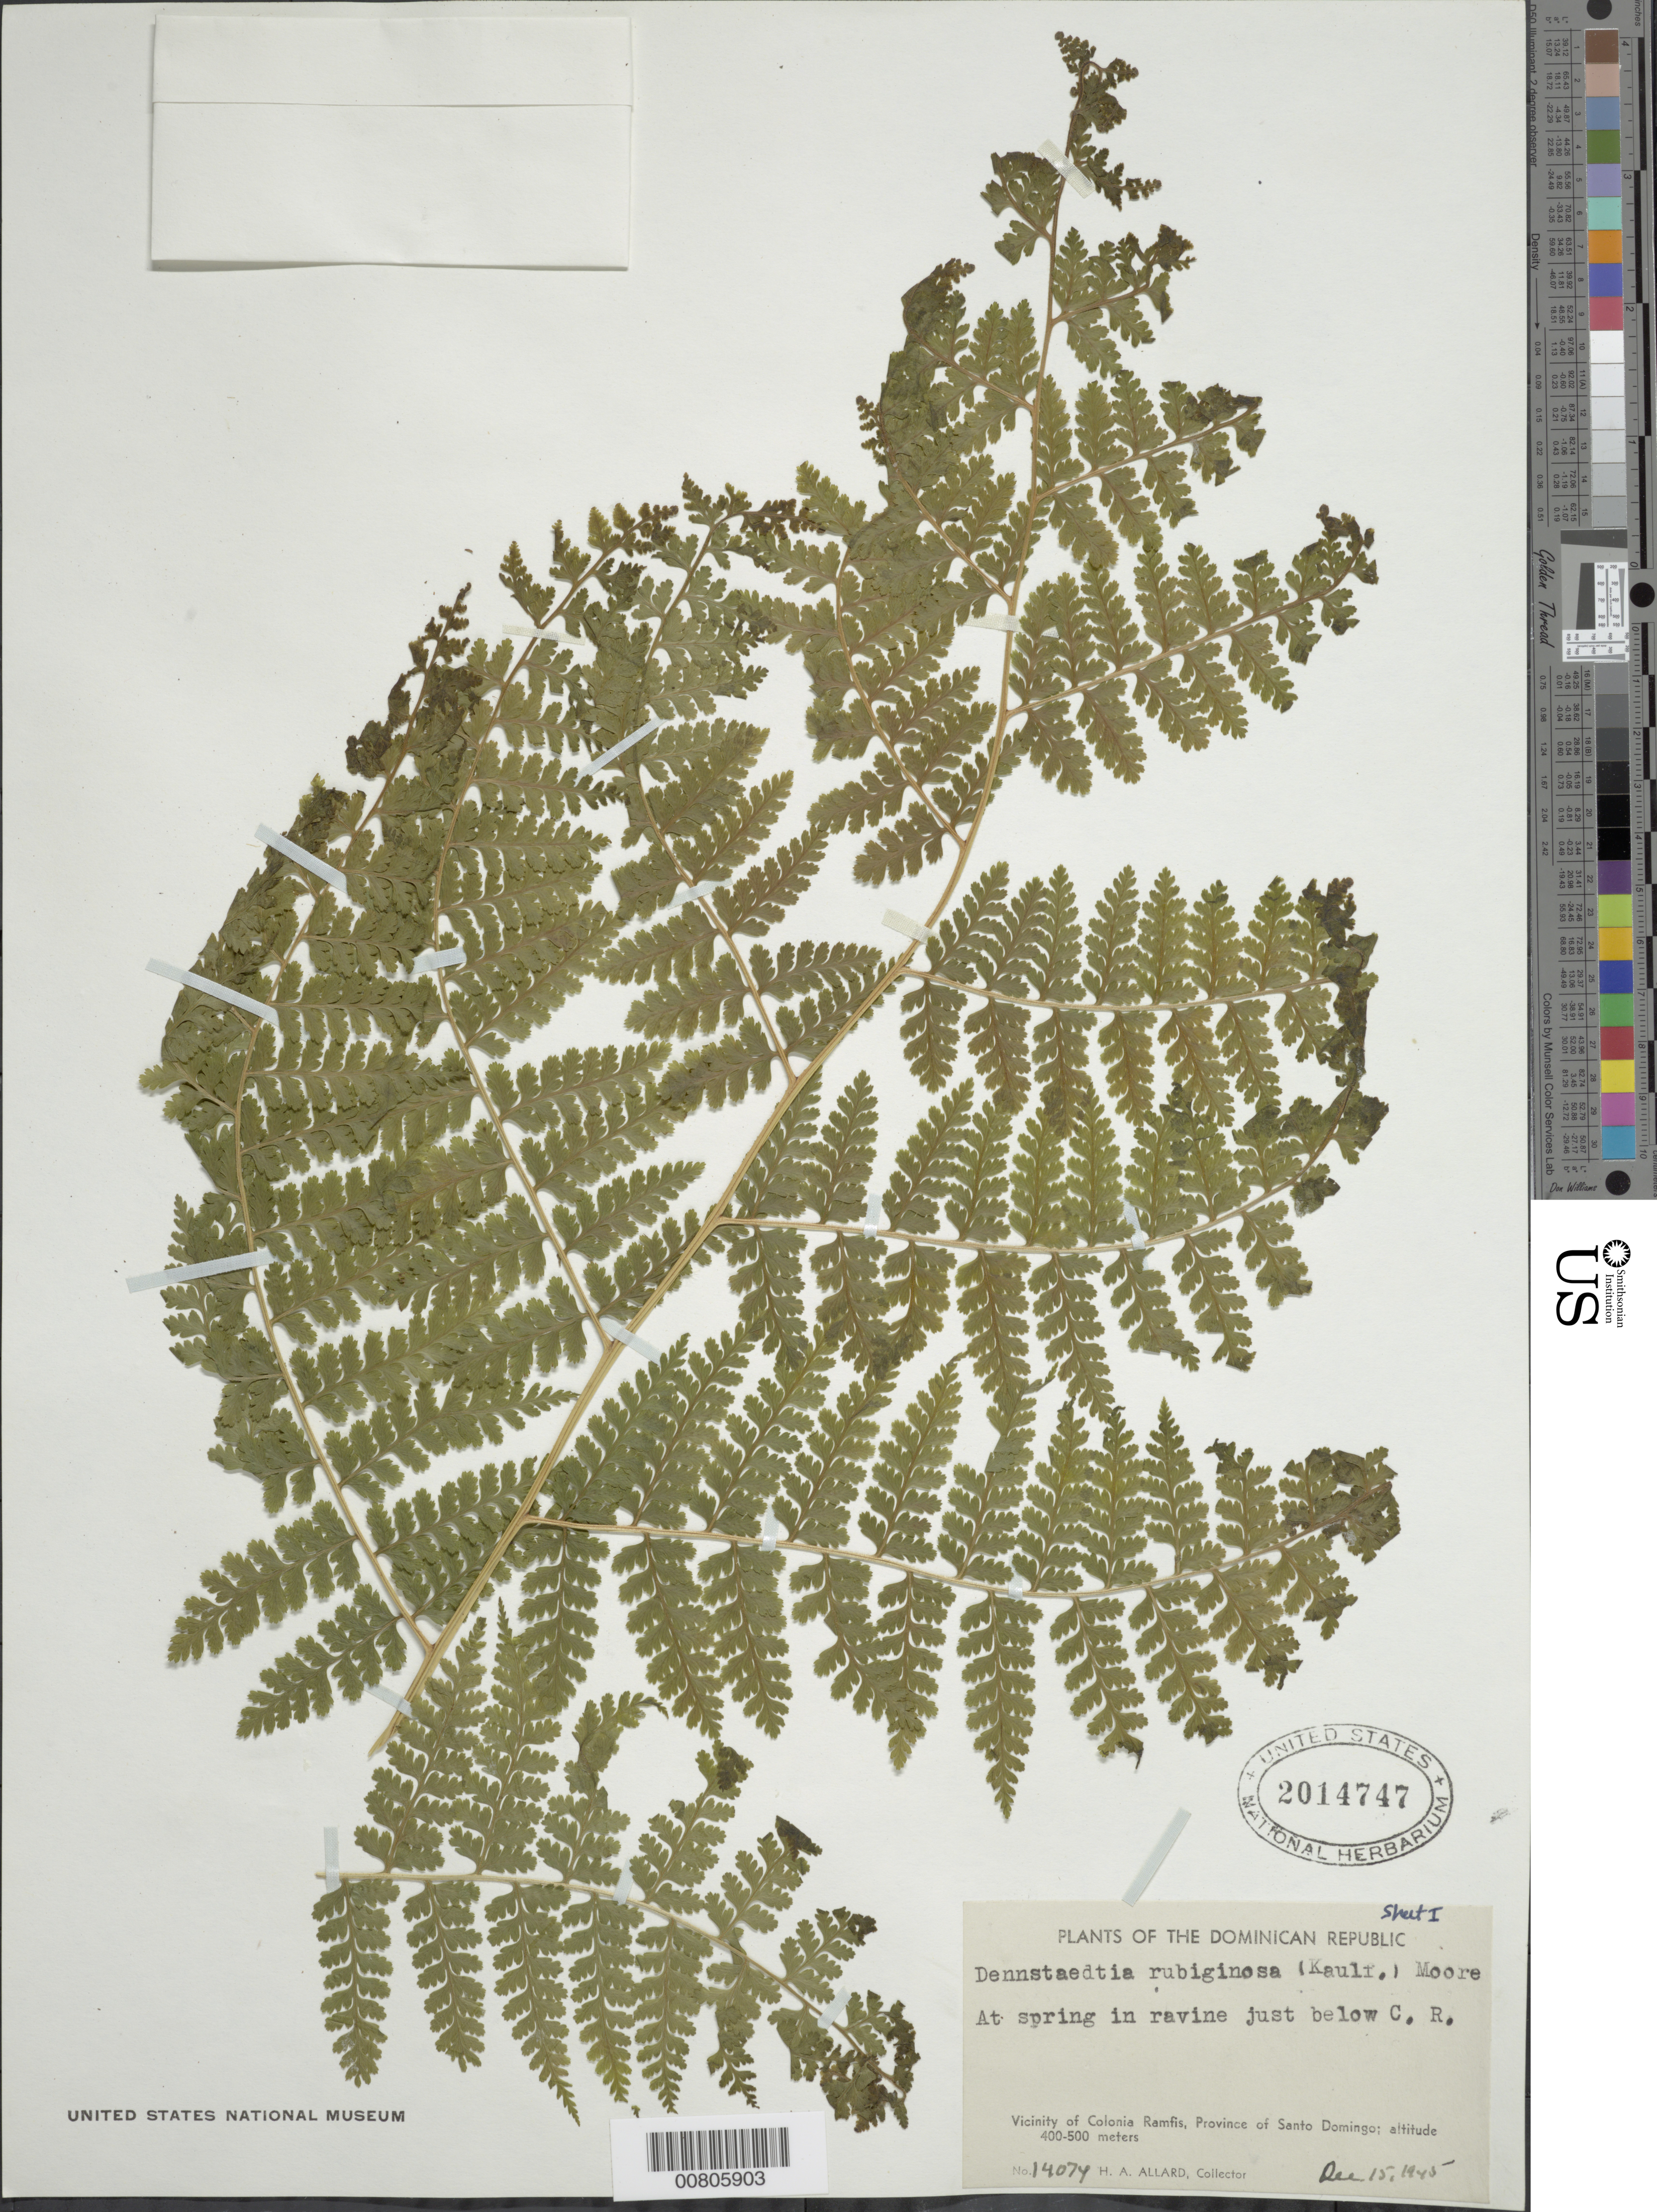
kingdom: Plantae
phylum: Tracheophyta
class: Polypodiopsida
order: Polypodiales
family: Dennstaedtiaceae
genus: Dennstaedtia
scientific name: Dennstaedtia cicutaria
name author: (Sw.) T. Moore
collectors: H. A. Allard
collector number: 14074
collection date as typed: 15 Dec 1945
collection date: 1945-12-15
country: Dominican Republic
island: Hispaniola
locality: Prov. Santo Domingo, just below Colonia Ramfis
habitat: At spring in ravine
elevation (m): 400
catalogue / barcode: US 2014747